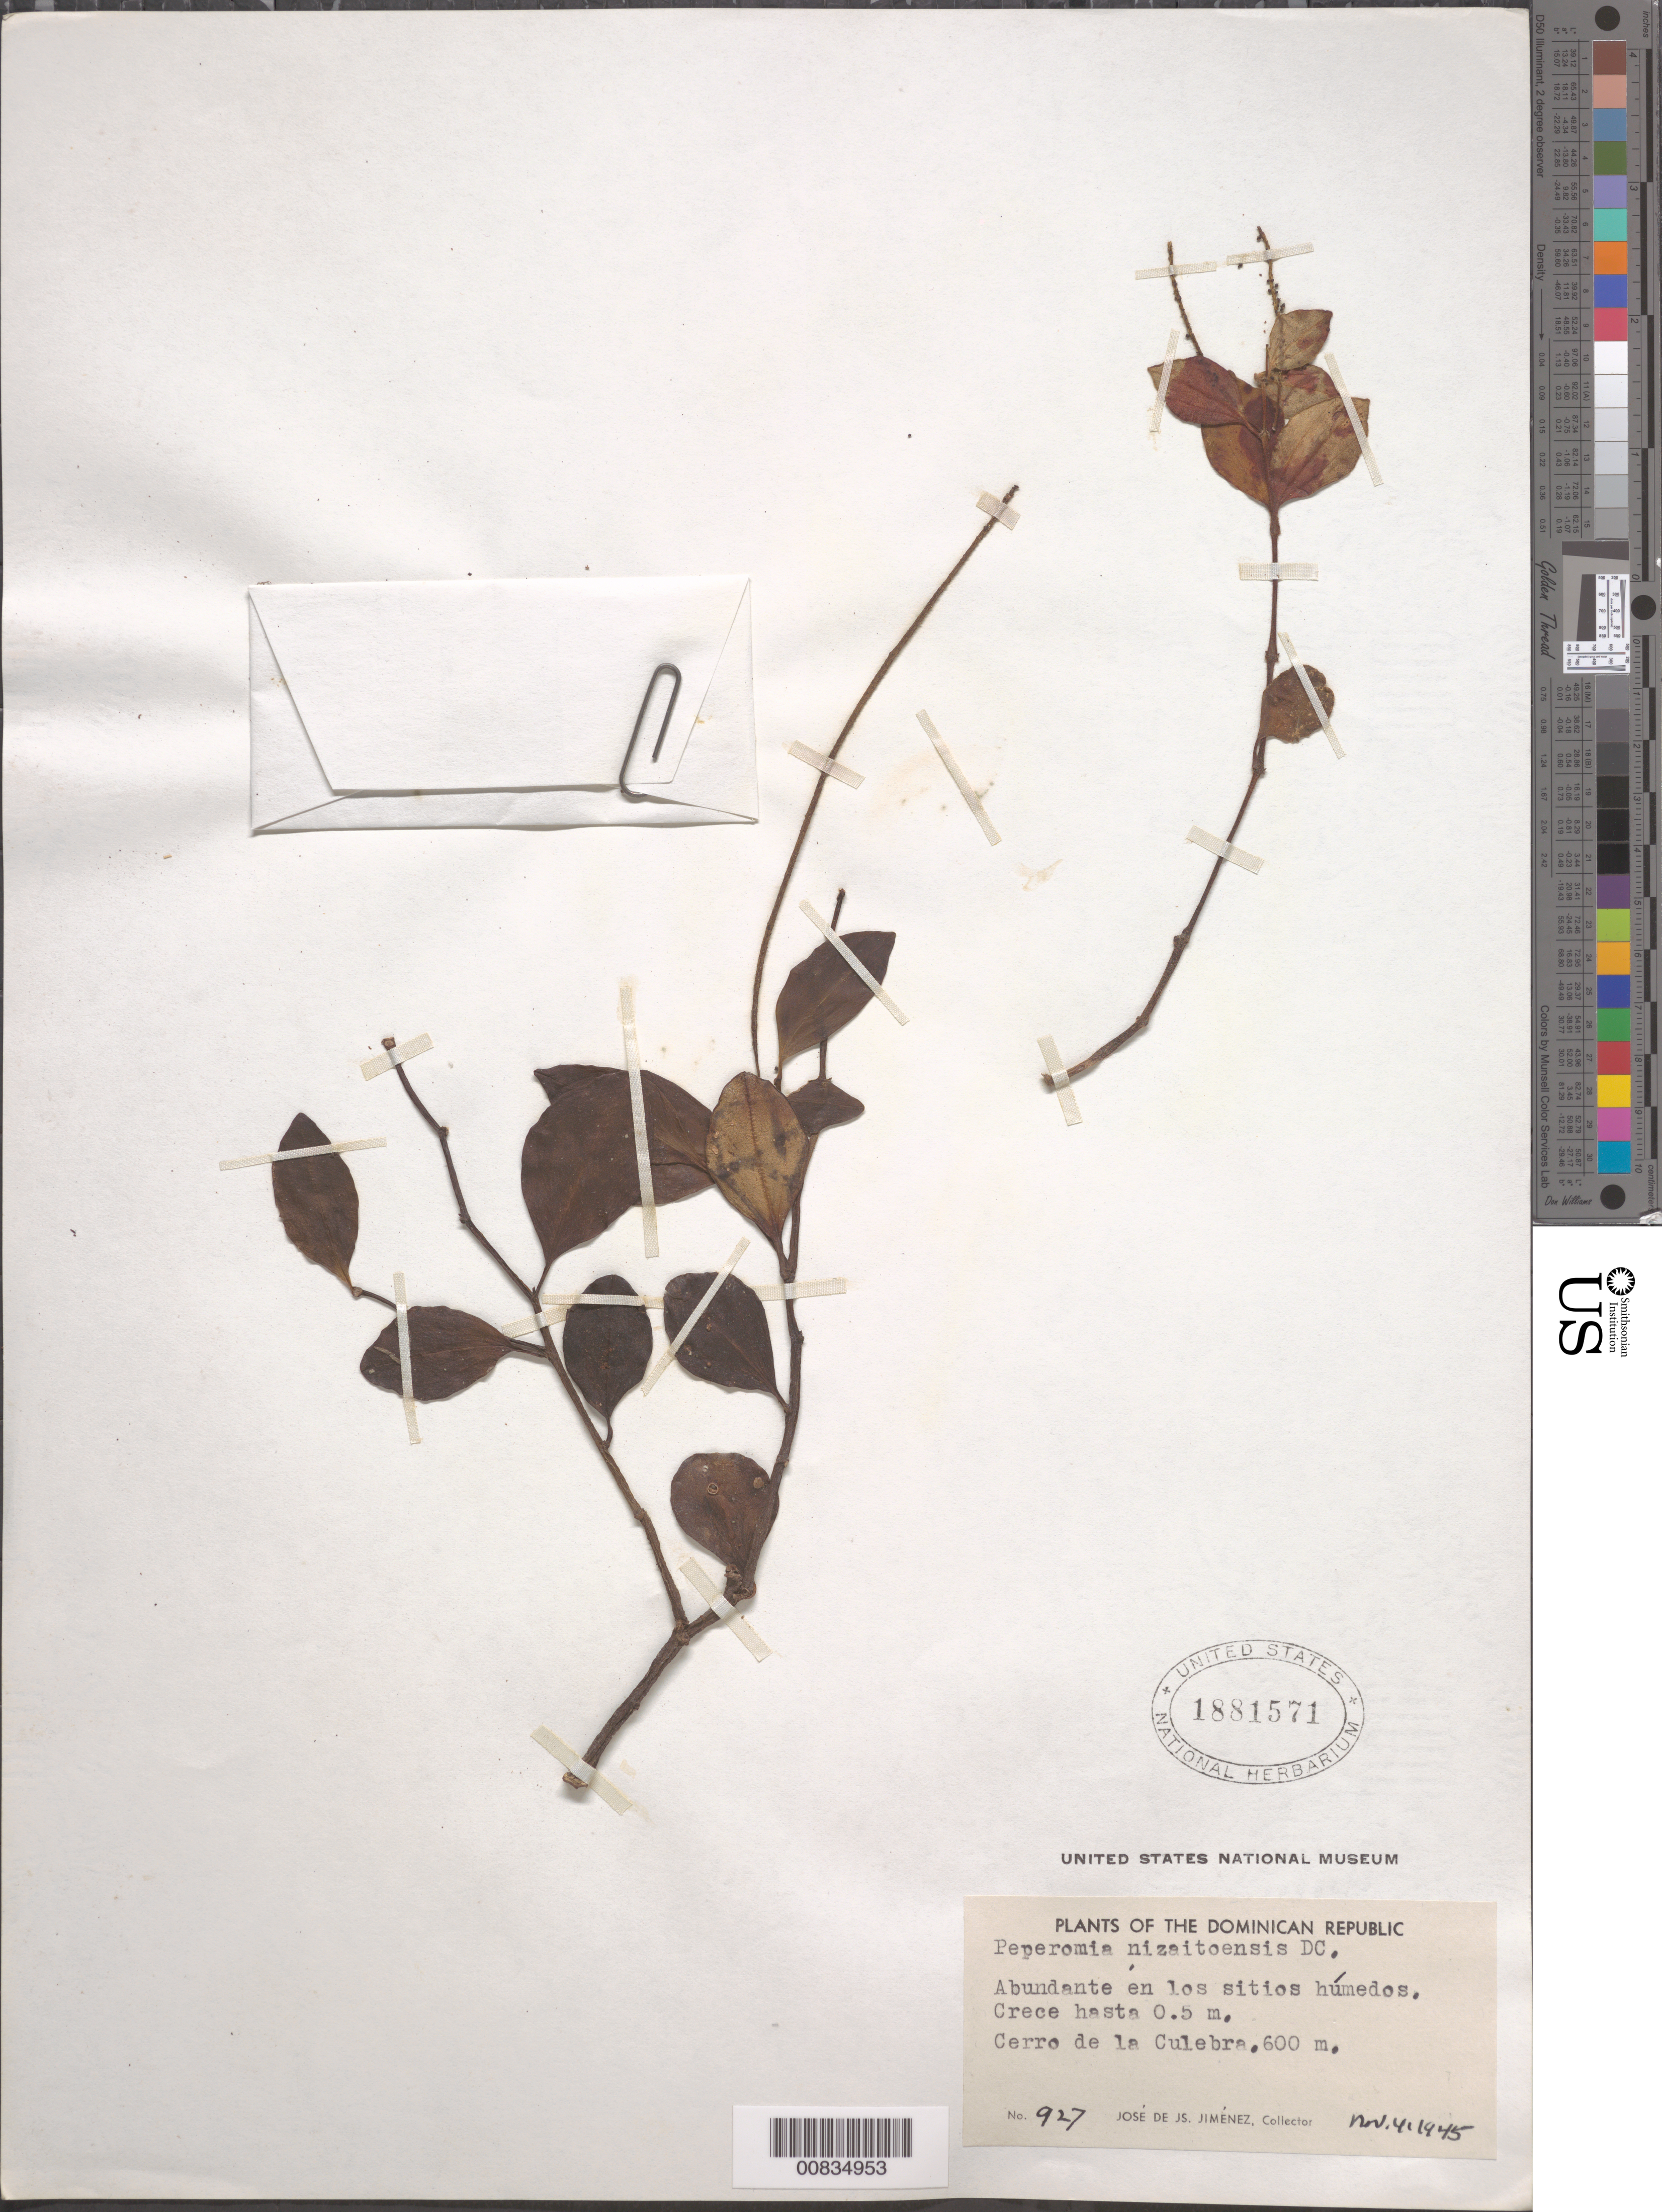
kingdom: Plantae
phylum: Tracheophyta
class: Magnoliopsida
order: Piperales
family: Piperaceae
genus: Peperomia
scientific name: Peperomia nizaitoensis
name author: C. DC.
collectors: J. J. Jiménez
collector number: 927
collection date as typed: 04 Nov 1945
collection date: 1945-11-04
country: Dominican Republic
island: Hispaniola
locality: Cerro de la Culebra.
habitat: Sitios húmedos.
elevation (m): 600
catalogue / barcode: US 1881571